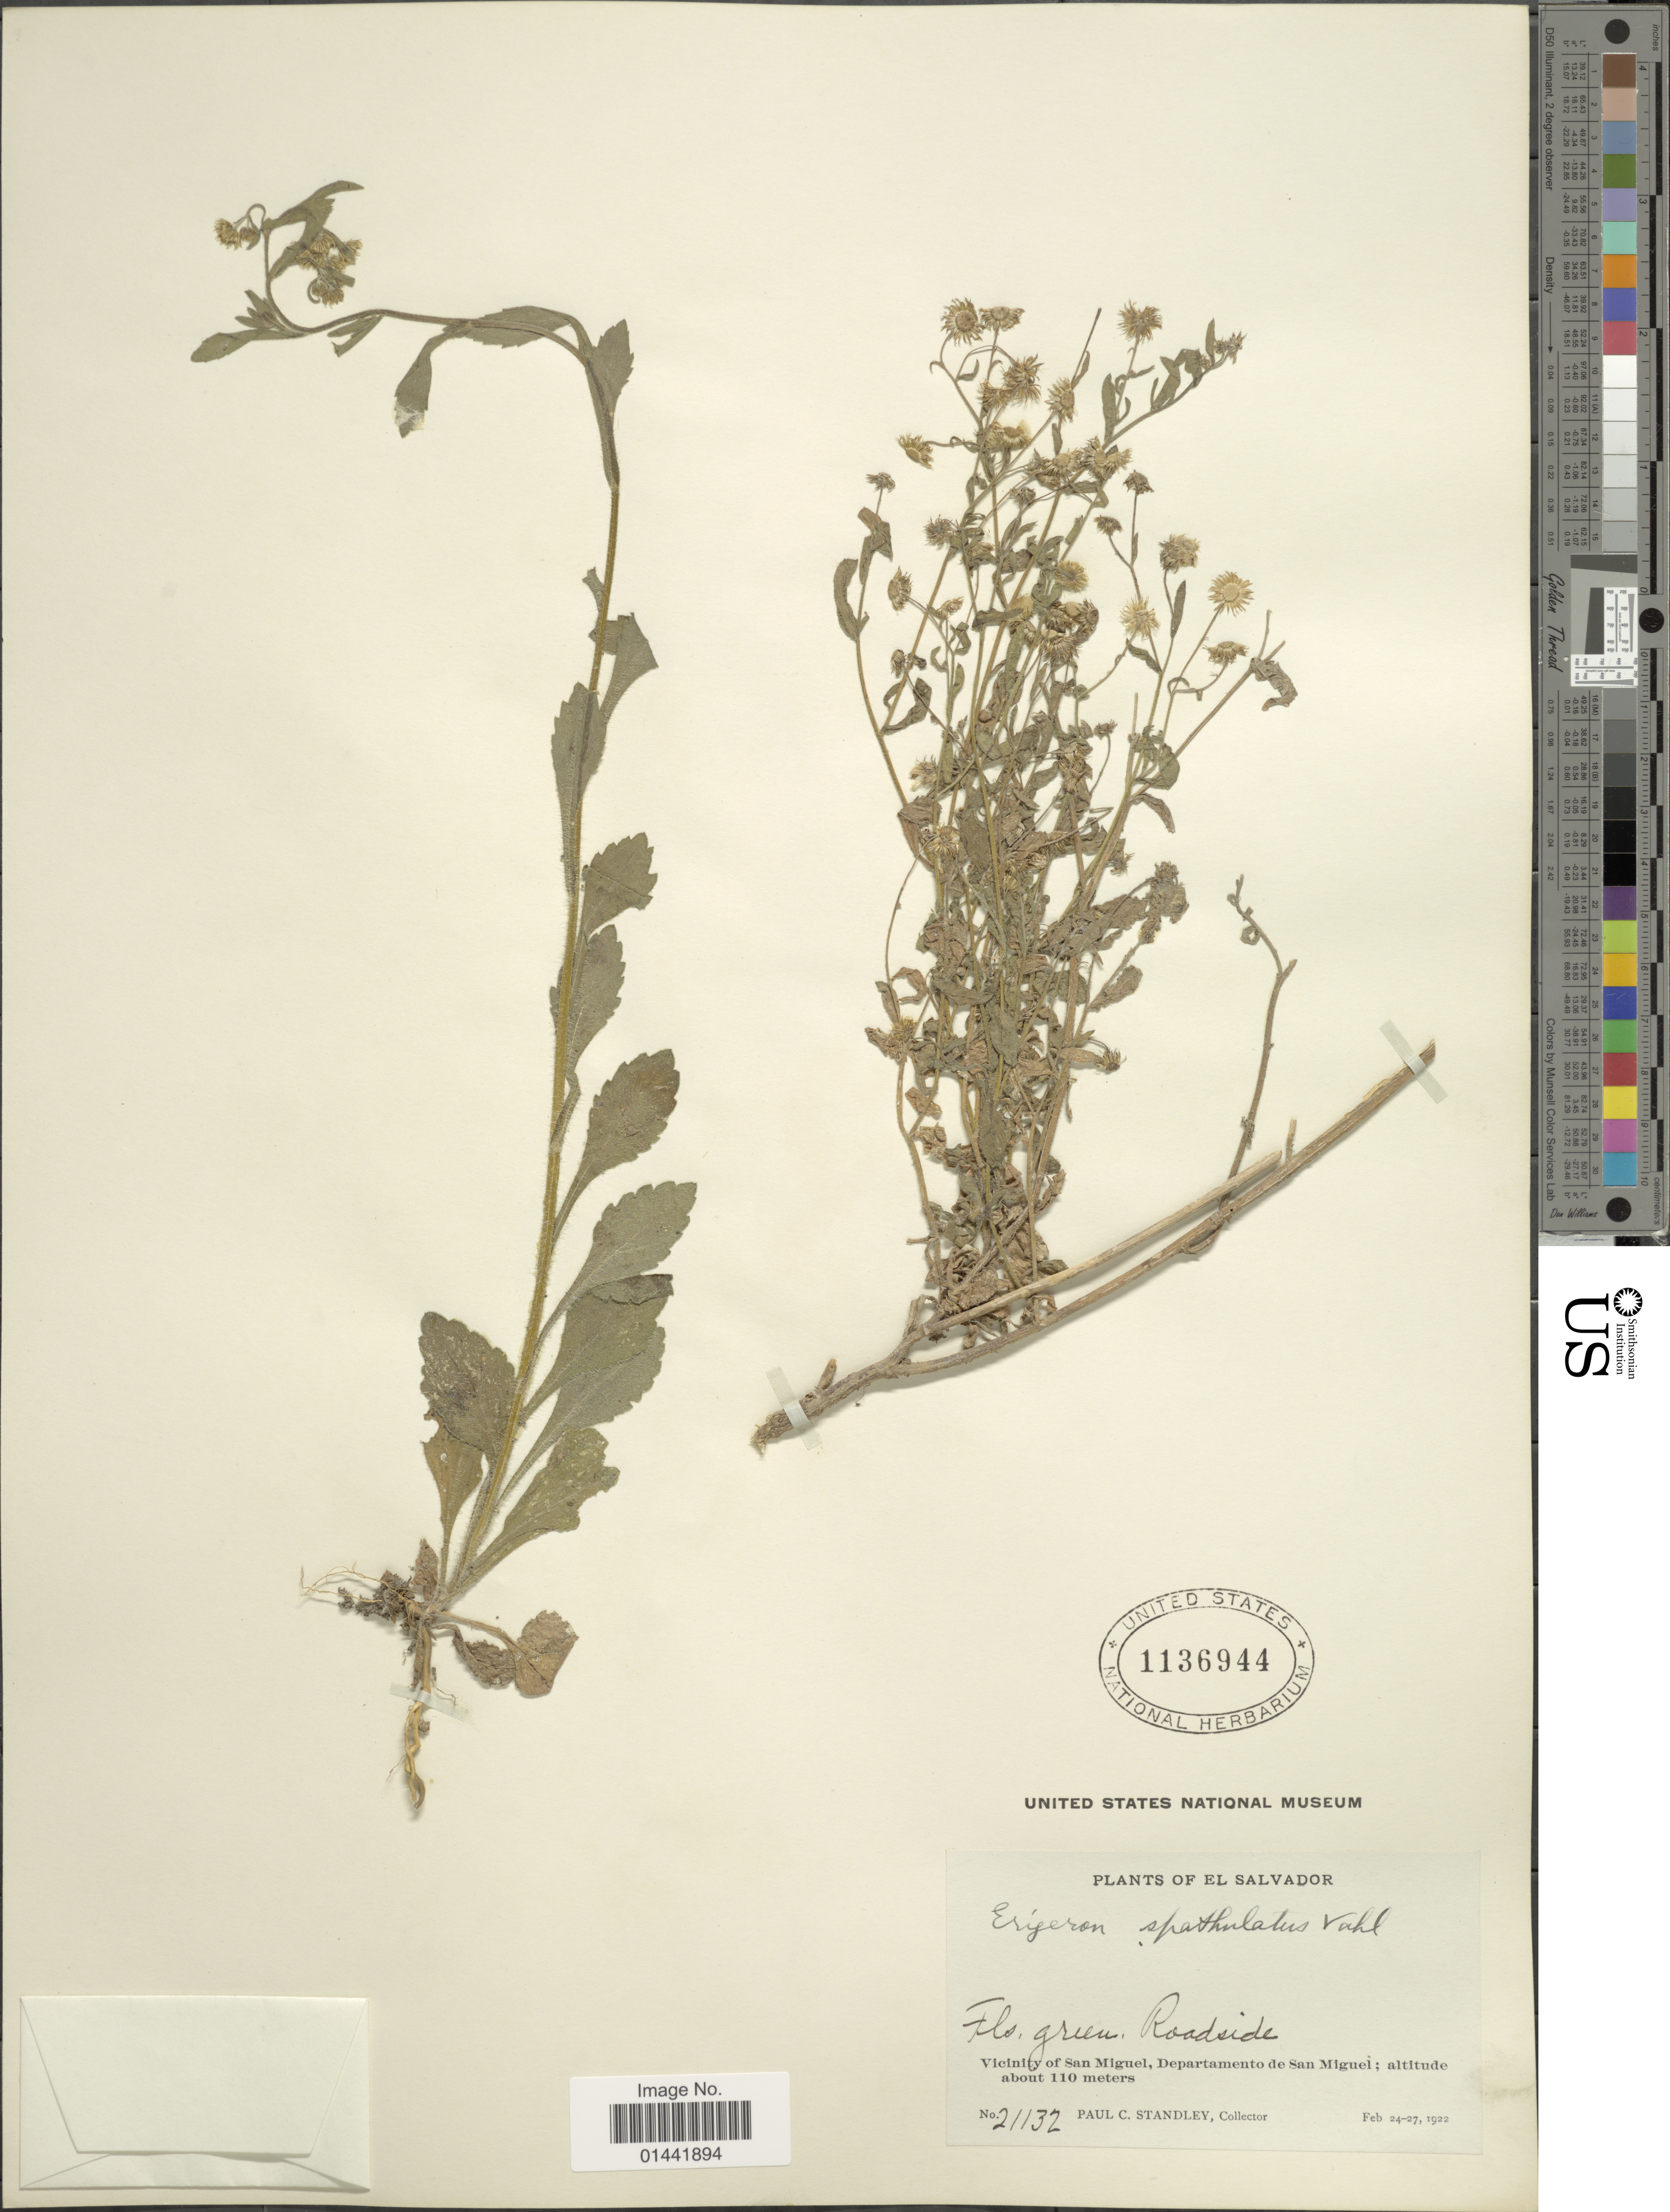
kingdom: Plantae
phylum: Tracheophyta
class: Magnoliopsida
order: Asterales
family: Asteraceae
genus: Erigeron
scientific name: Erigeron spathulatus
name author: Vahl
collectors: P. C. Standley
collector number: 21132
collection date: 1922-02-24/1922-02-27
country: El Salvador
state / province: San Miguel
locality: Roadside, Vicinity of San Miguel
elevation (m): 110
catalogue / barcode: US 1136944